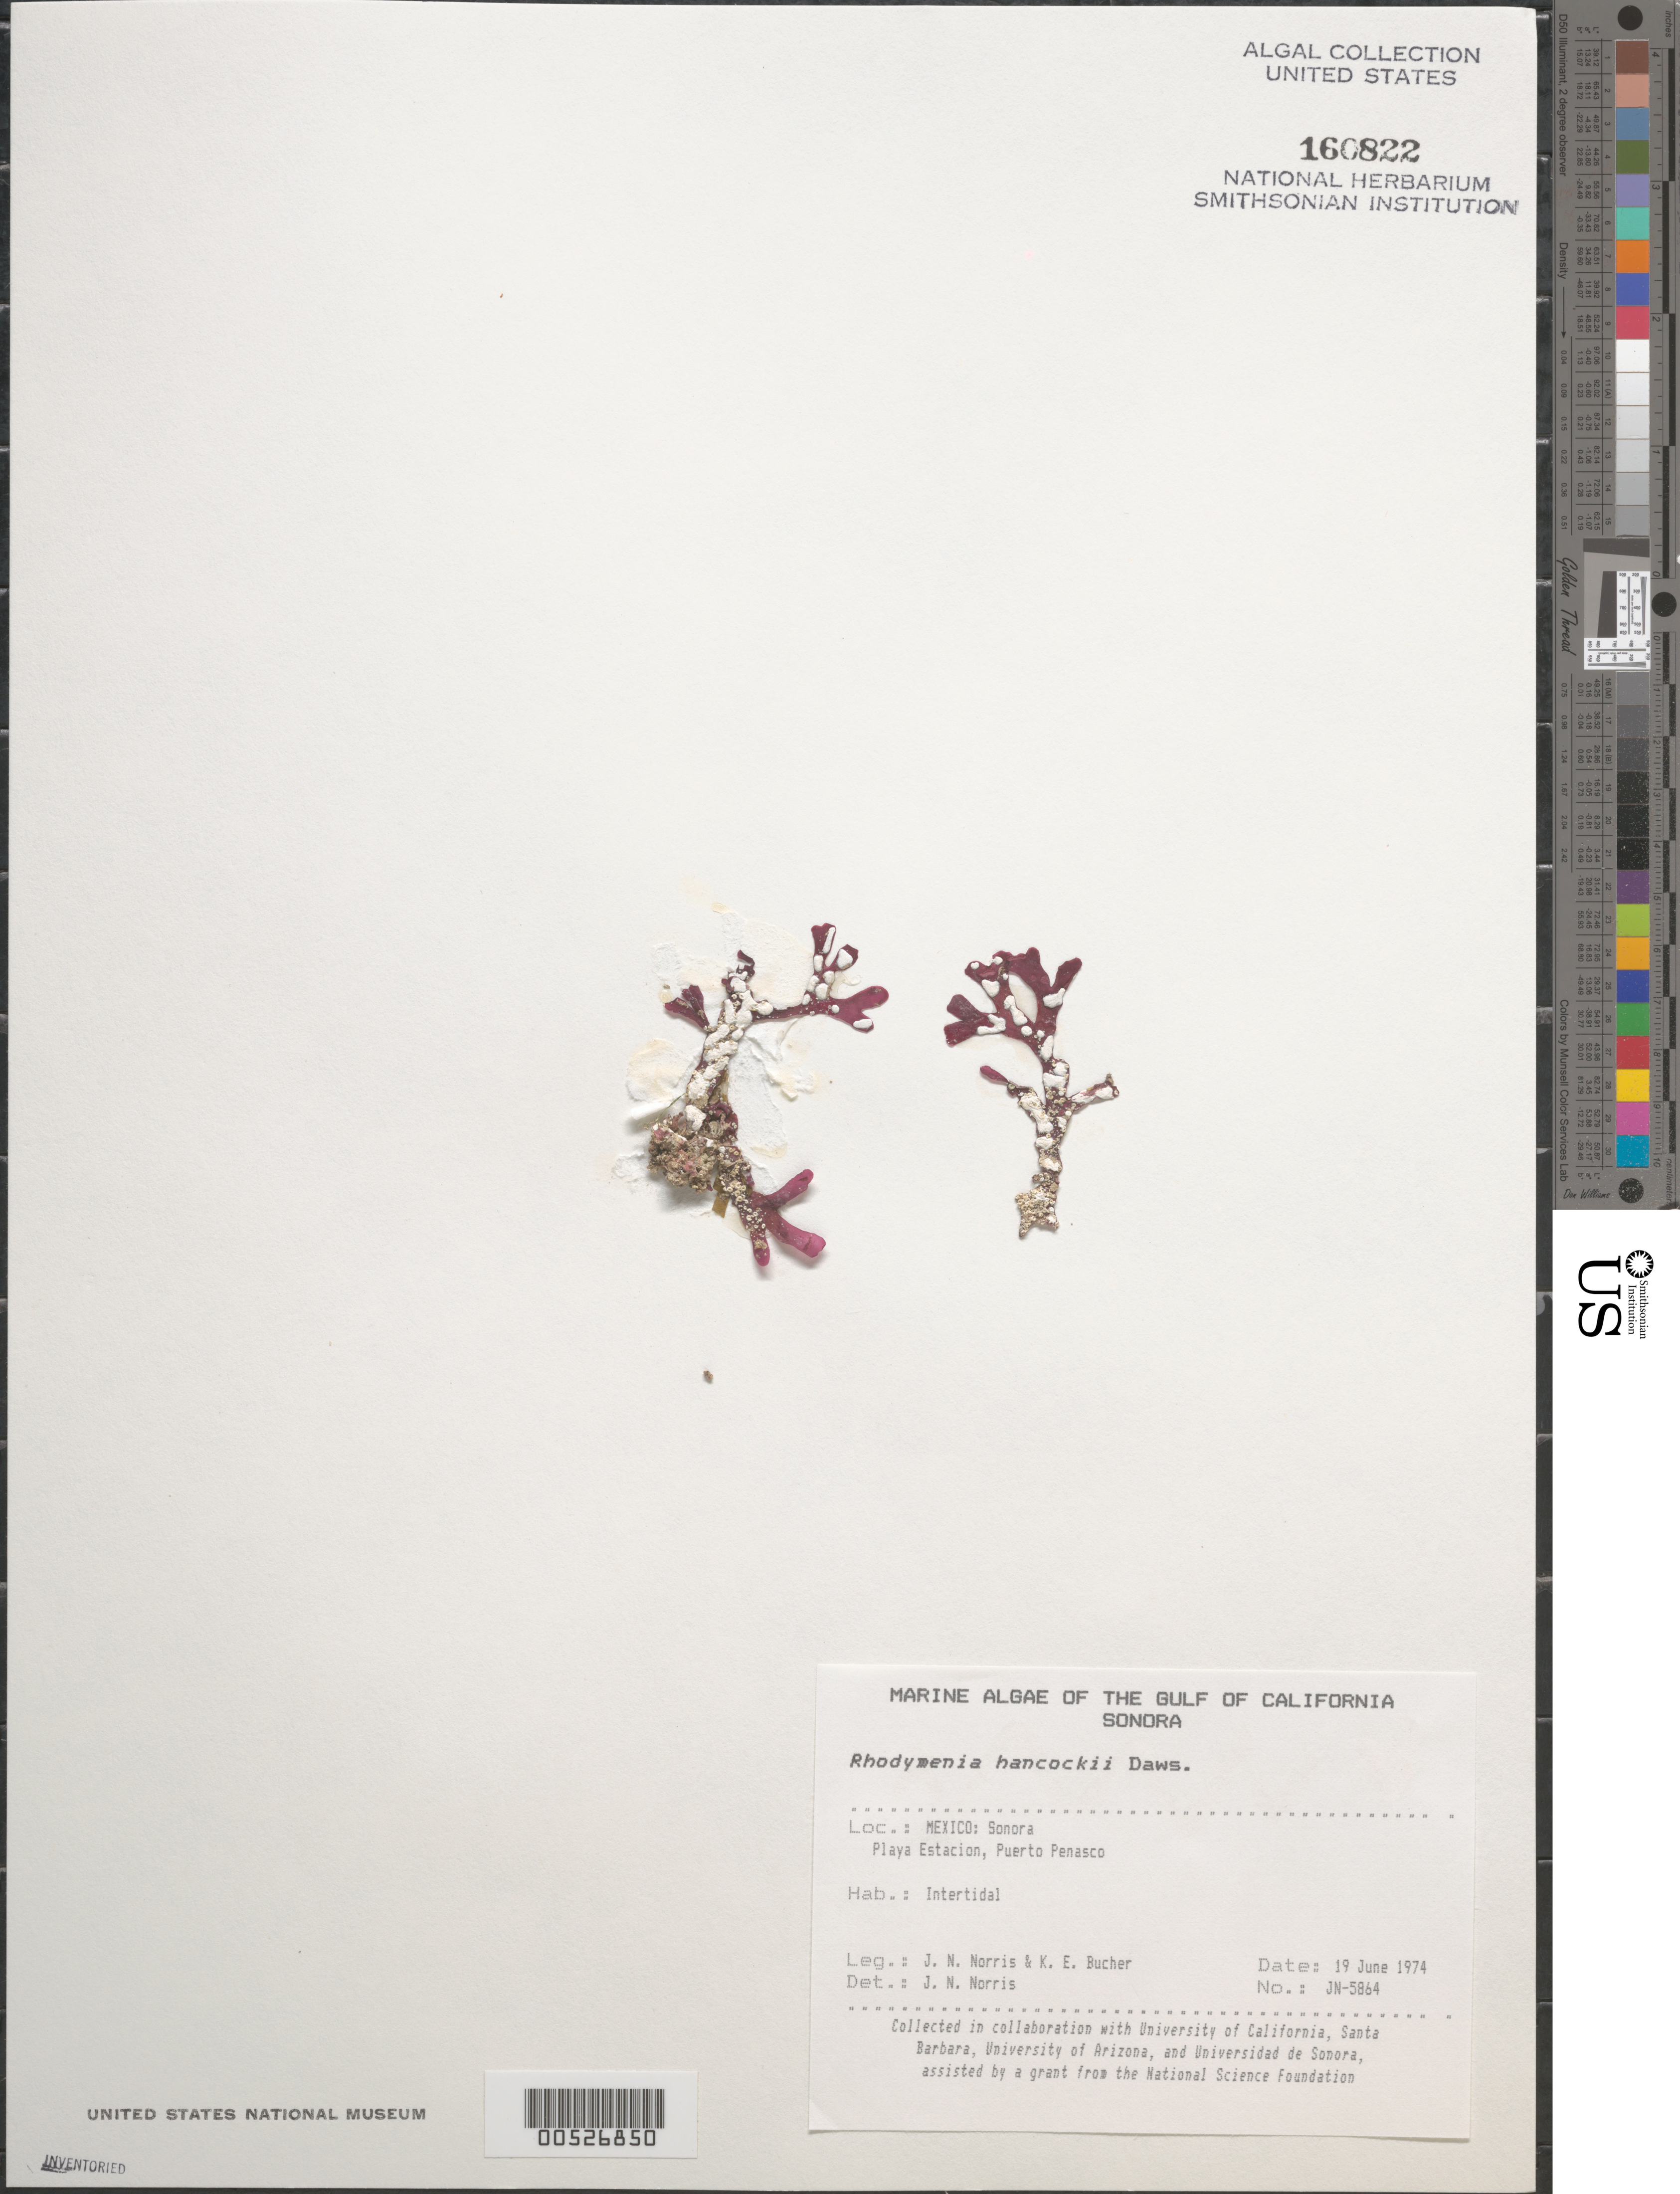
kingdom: Plantae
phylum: Rhodophyta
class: Florideophyceae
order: Rhodymeniales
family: Rhodymeniaceae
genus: Rhodymenia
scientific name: Rhodymenia hancockii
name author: E.Y. Dawson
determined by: Norris, James N.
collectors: J. N. Norris & K. E. Bucher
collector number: JN-5864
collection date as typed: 19 Jun 1974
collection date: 1974-06-19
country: Mexico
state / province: Sonora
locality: Playa Estacion, Puerto Penasco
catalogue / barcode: US 160822